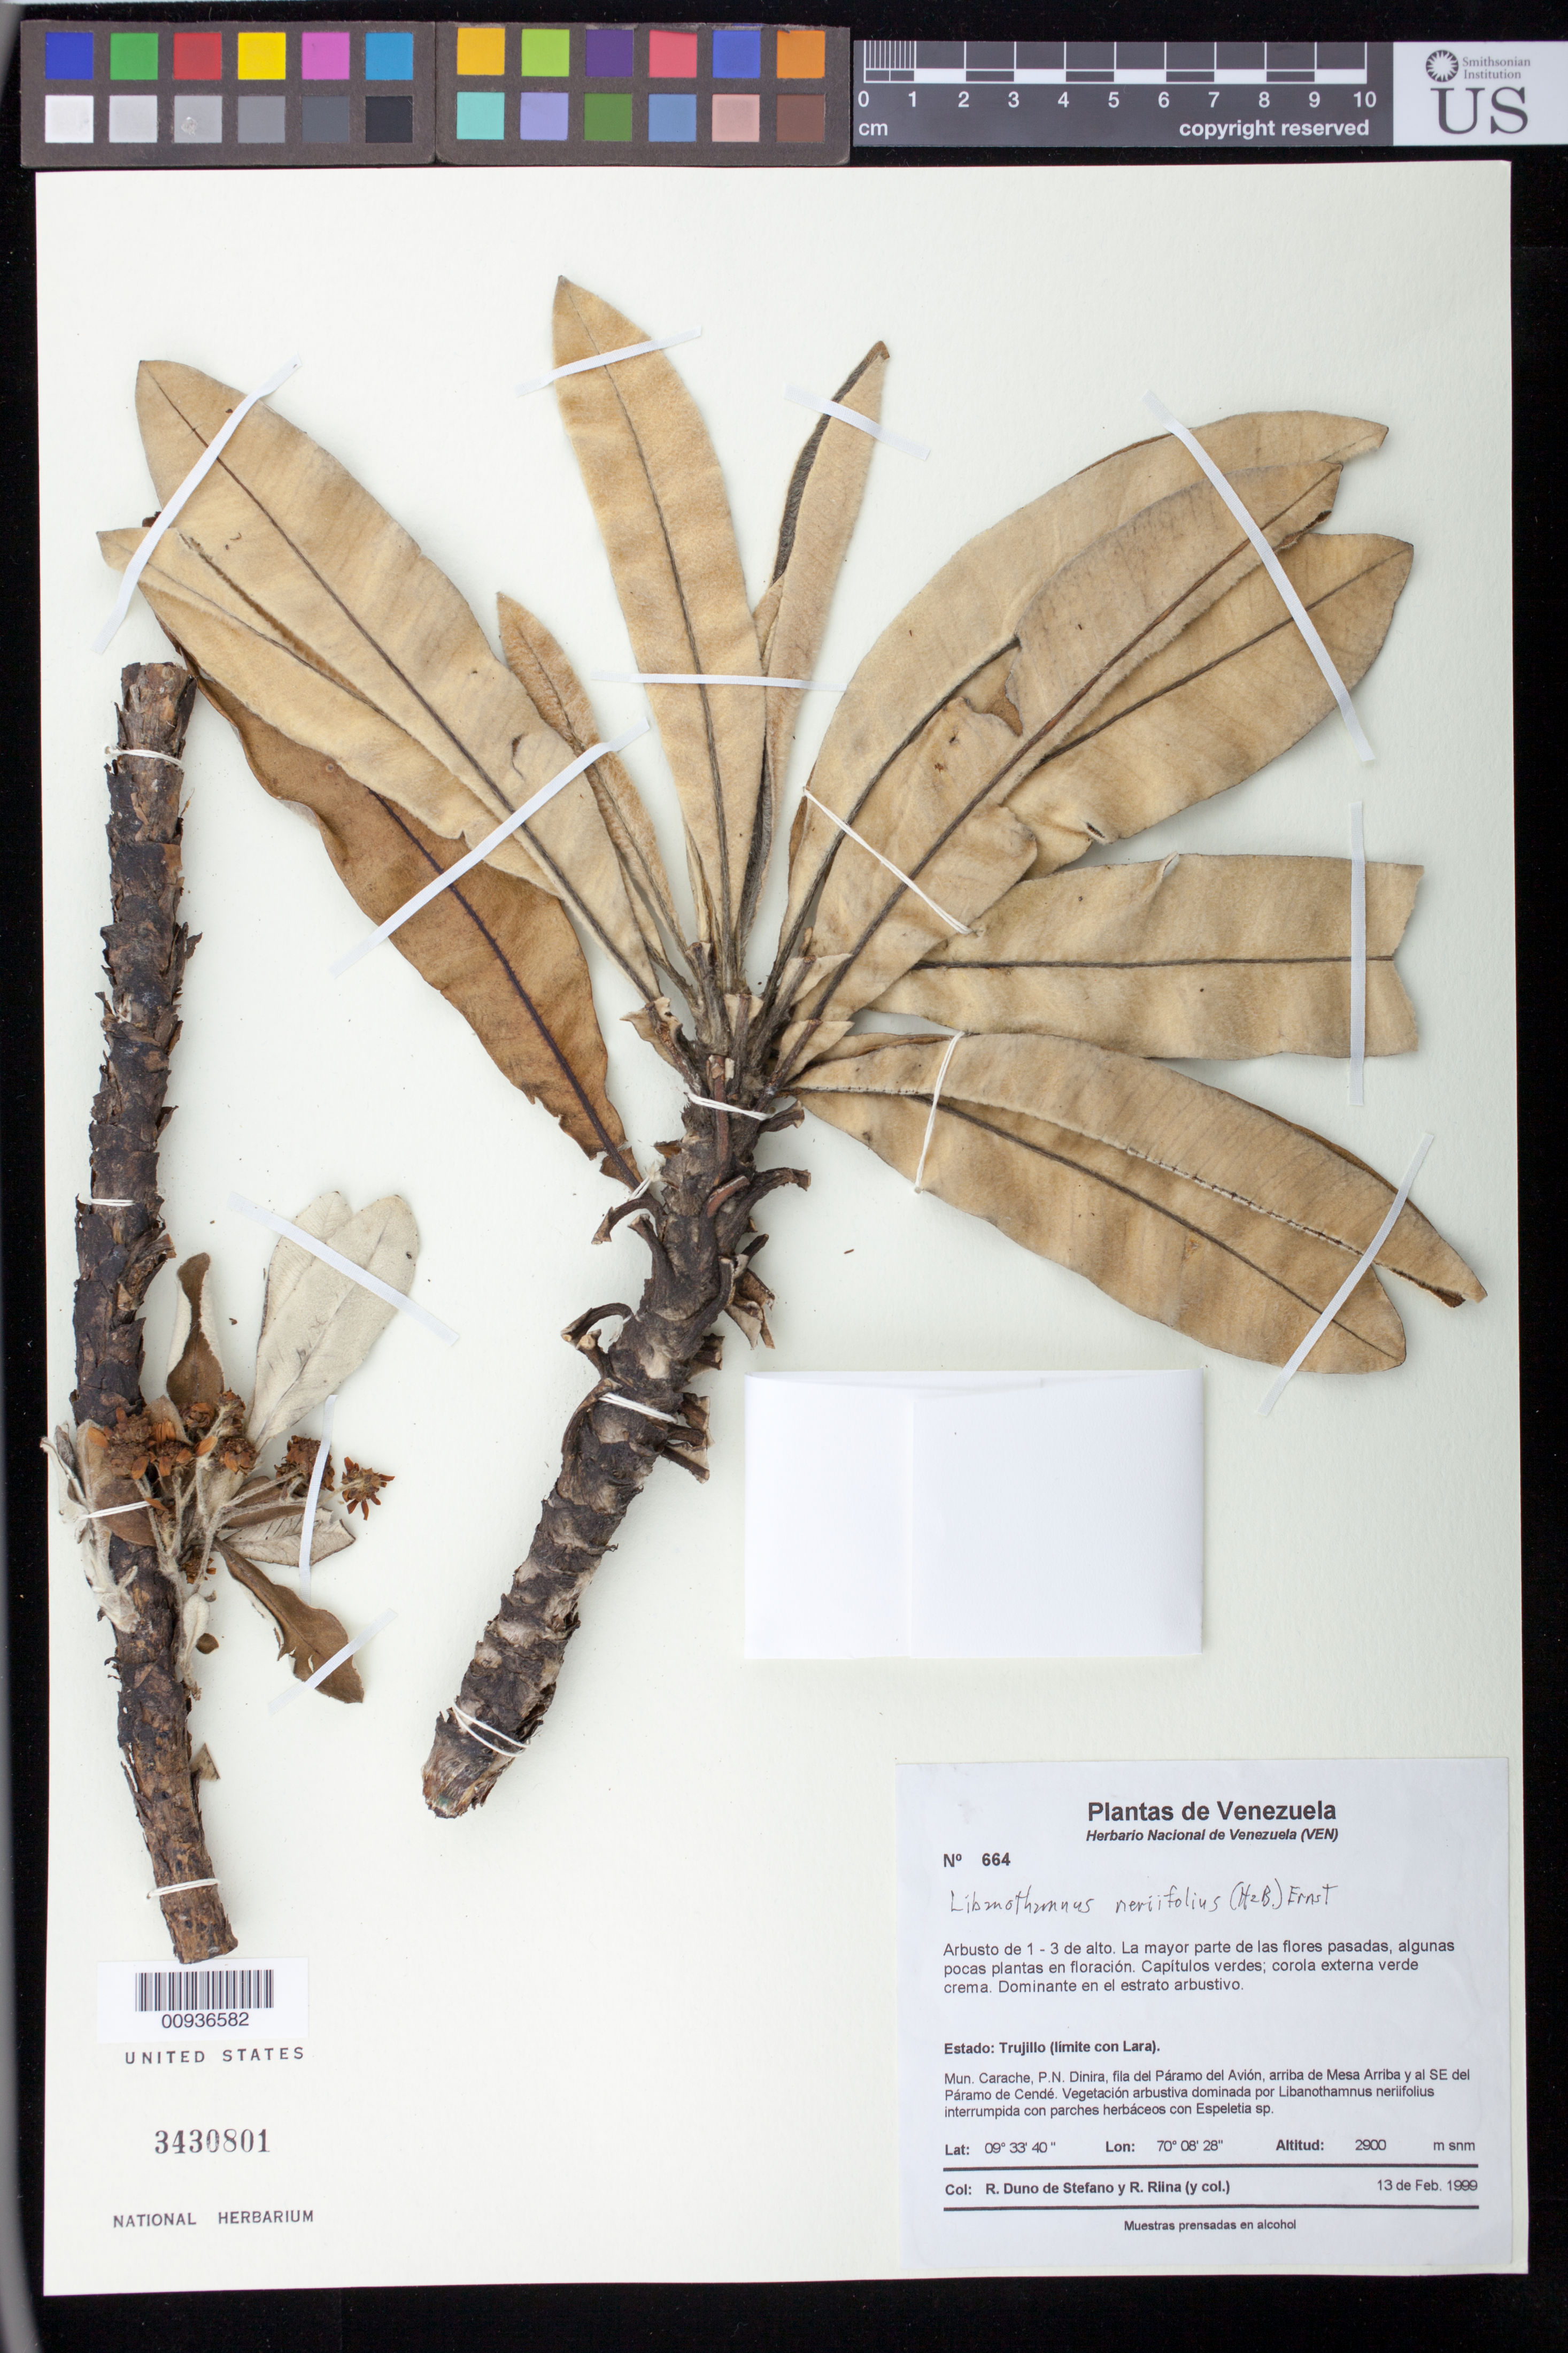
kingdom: Plantae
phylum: Tracheophyta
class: Magnoliopsida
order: Asterales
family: Asteraceae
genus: Libanothamnus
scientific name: Libanothamnus neriifolius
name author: (Sch. Bip. ex Wedd.) Ernst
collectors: R. Duno de Stefano & R. Riina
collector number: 664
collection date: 1999-02-13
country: Venezuela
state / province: Trujillo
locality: (Borde con Lara). Mun. Carache, P.N. Dinira, fila del Páramo del Avión, arriba de Mesa Arriba y al SE del Páramo de Cendé.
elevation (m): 2900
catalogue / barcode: US 3430801